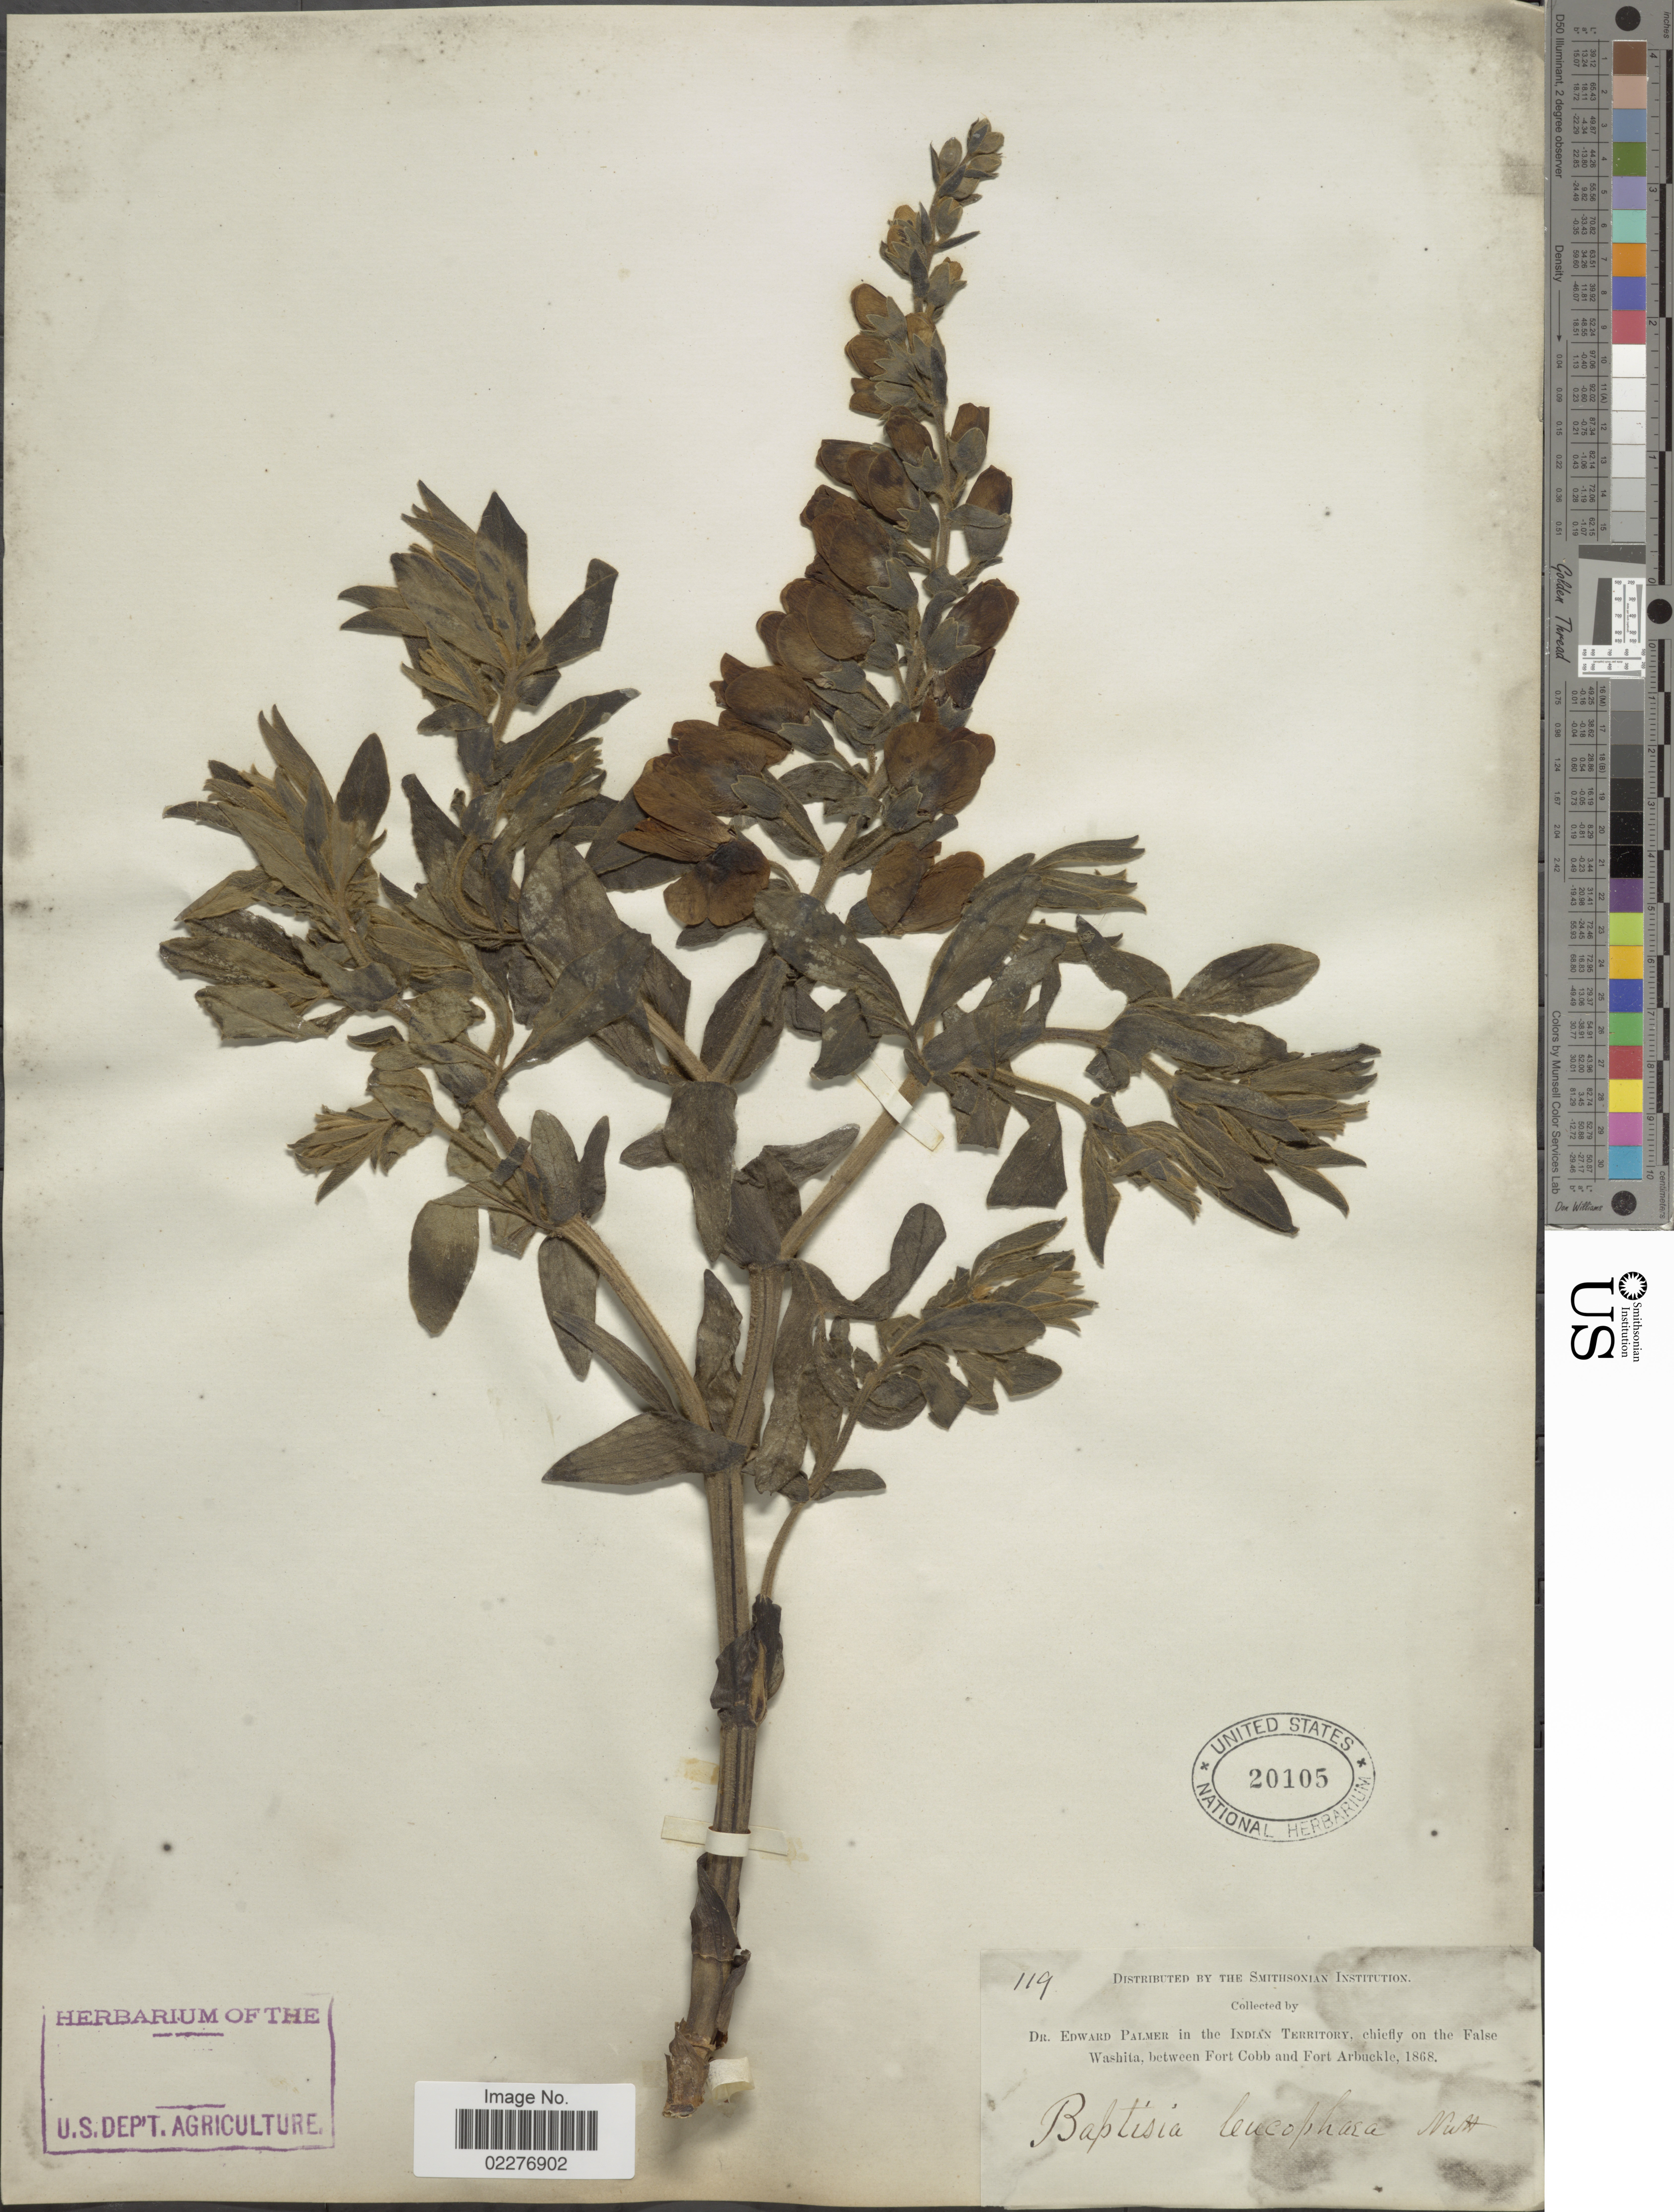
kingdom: Plantae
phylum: Tracheophyta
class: Magnoliopsida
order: Fabales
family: Fabaceae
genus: Baptisia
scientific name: Baptisia leucophaea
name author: Nutt.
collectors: E. Palmer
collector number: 119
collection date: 1868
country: United States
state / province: Oklahoma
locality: In the Indian Territory, chiefly on the False Washita, between Fort Cobb and Fort Arbuckle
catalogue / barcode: US 20105